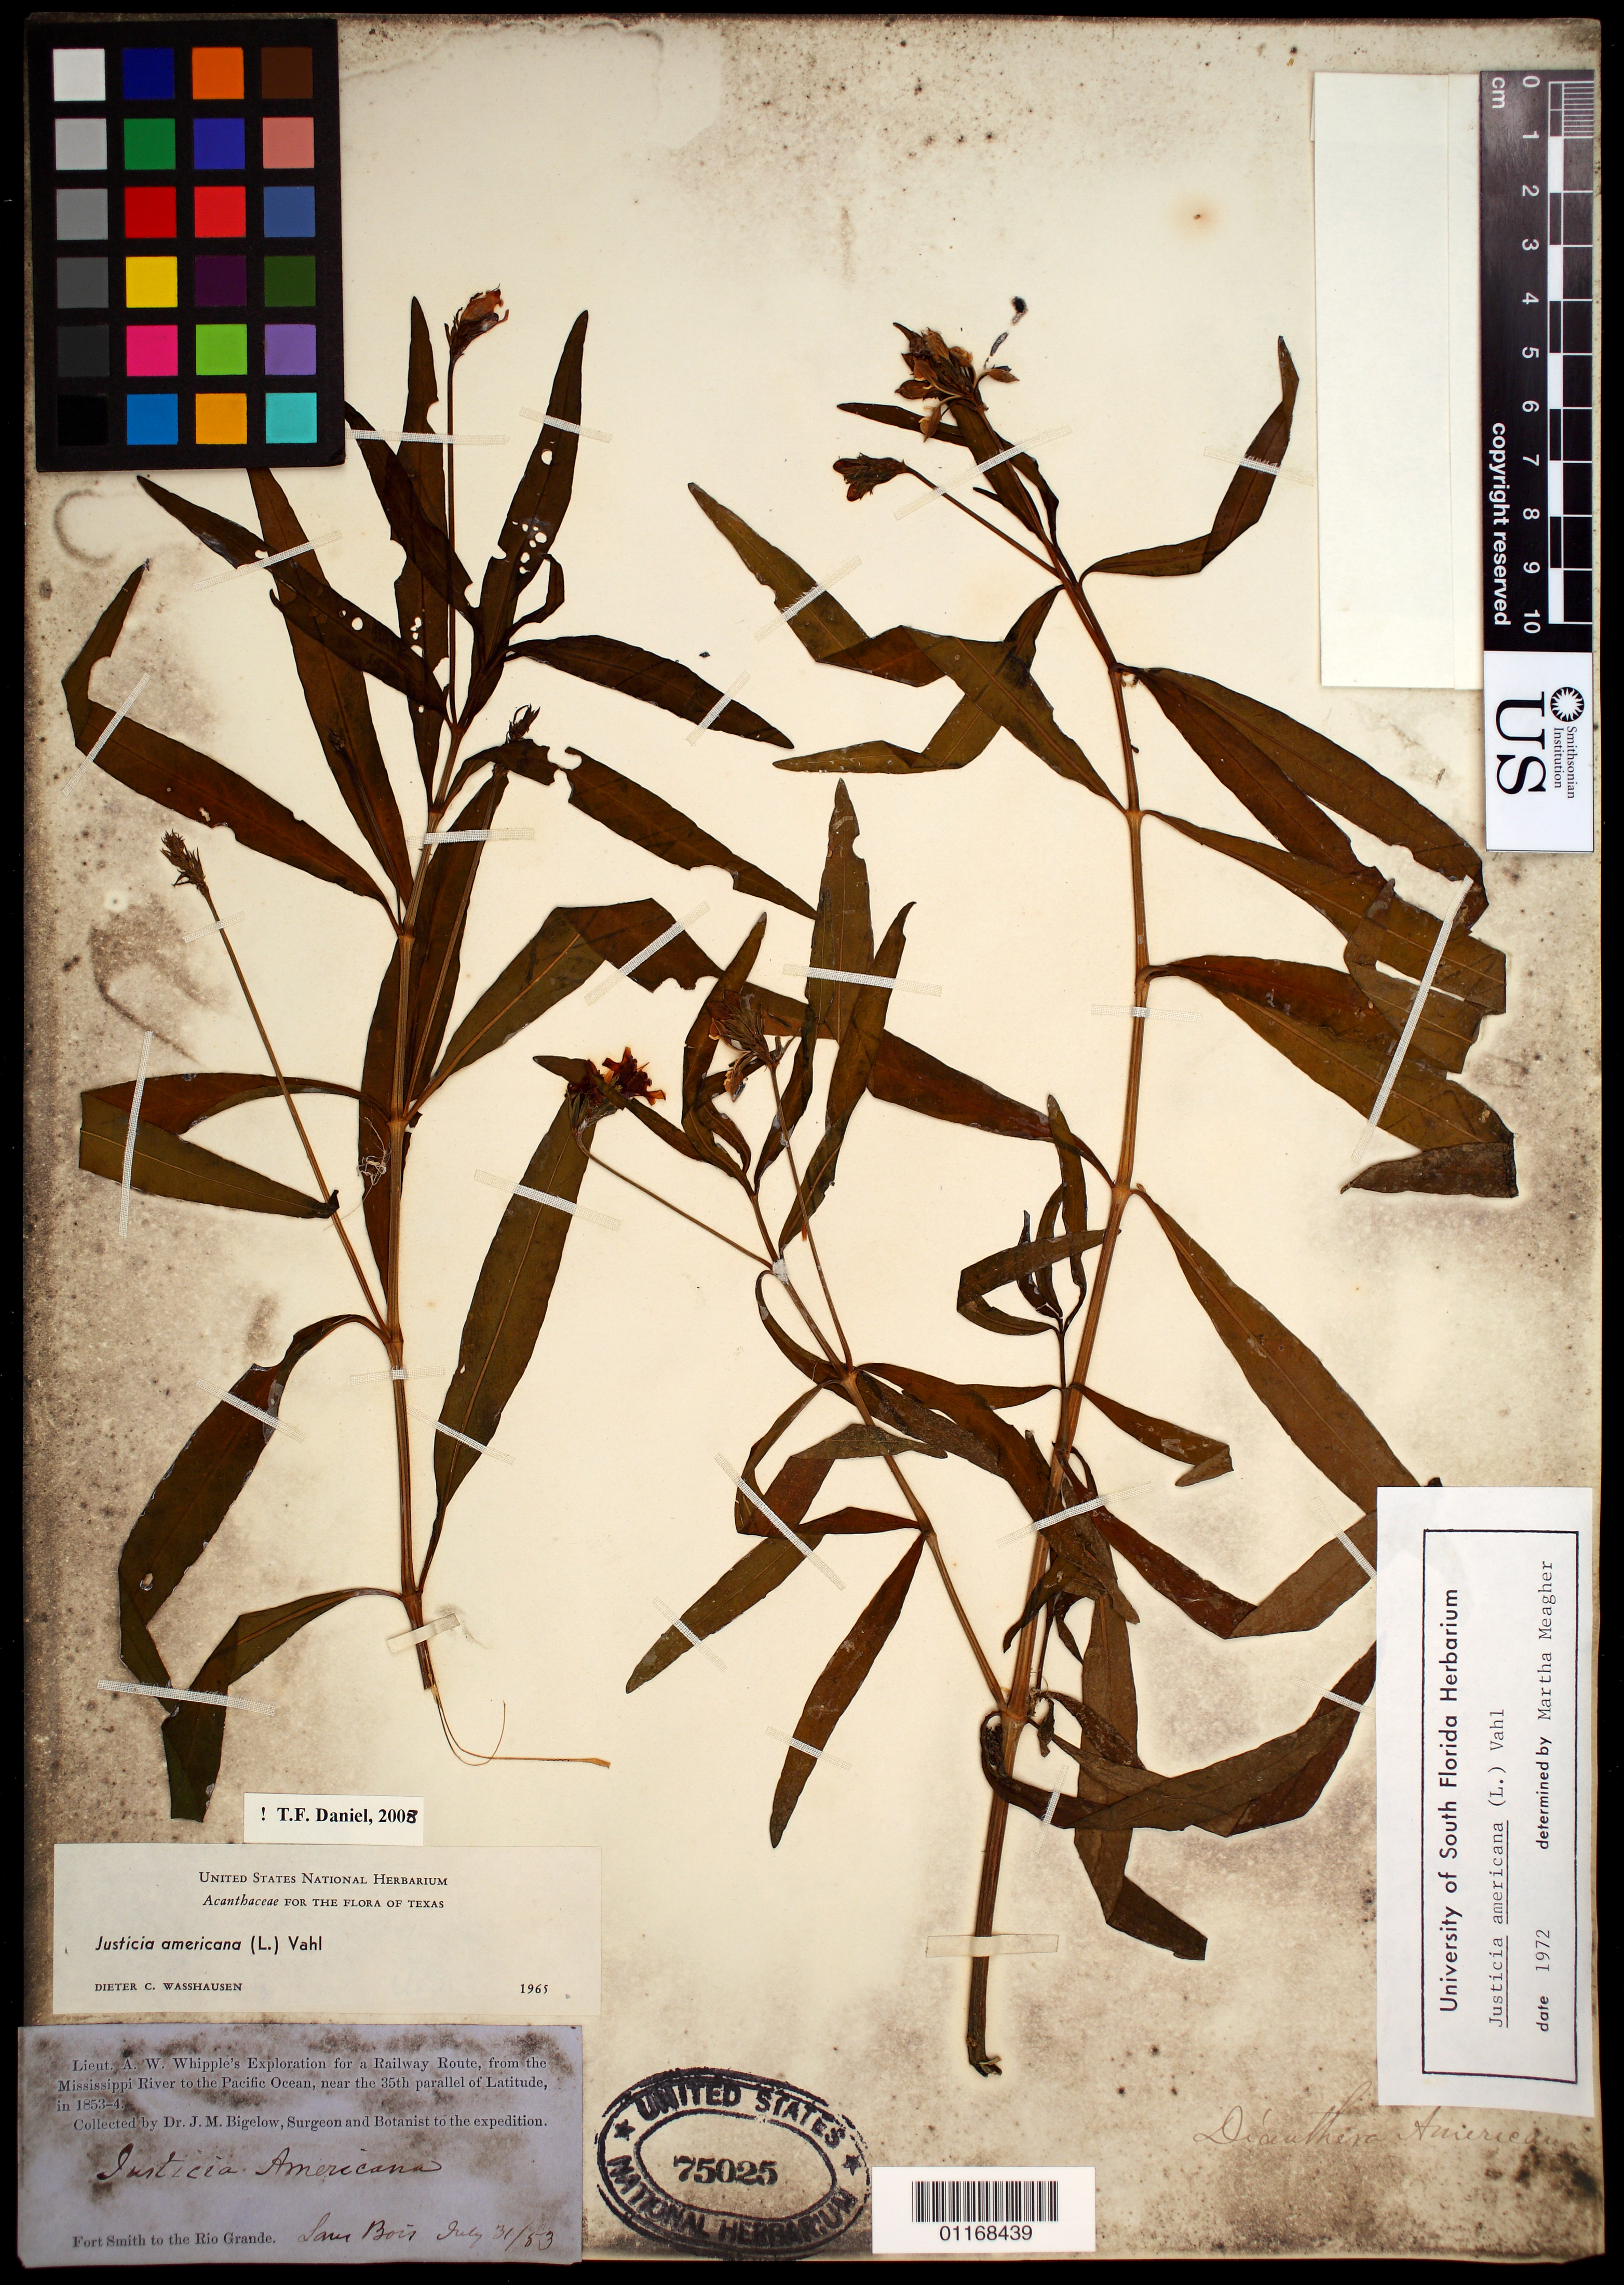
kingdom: Plantae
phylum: Tracheophyta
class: Magnoliopsida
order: Lamiales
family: Acanthaceae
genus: Justicia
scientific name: Justicia americana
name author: (L.) Vahl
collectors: J. M. Bigelow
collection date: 1853-07-31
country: United States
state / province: Oklahoma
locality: San Bois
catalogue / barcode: US 75025